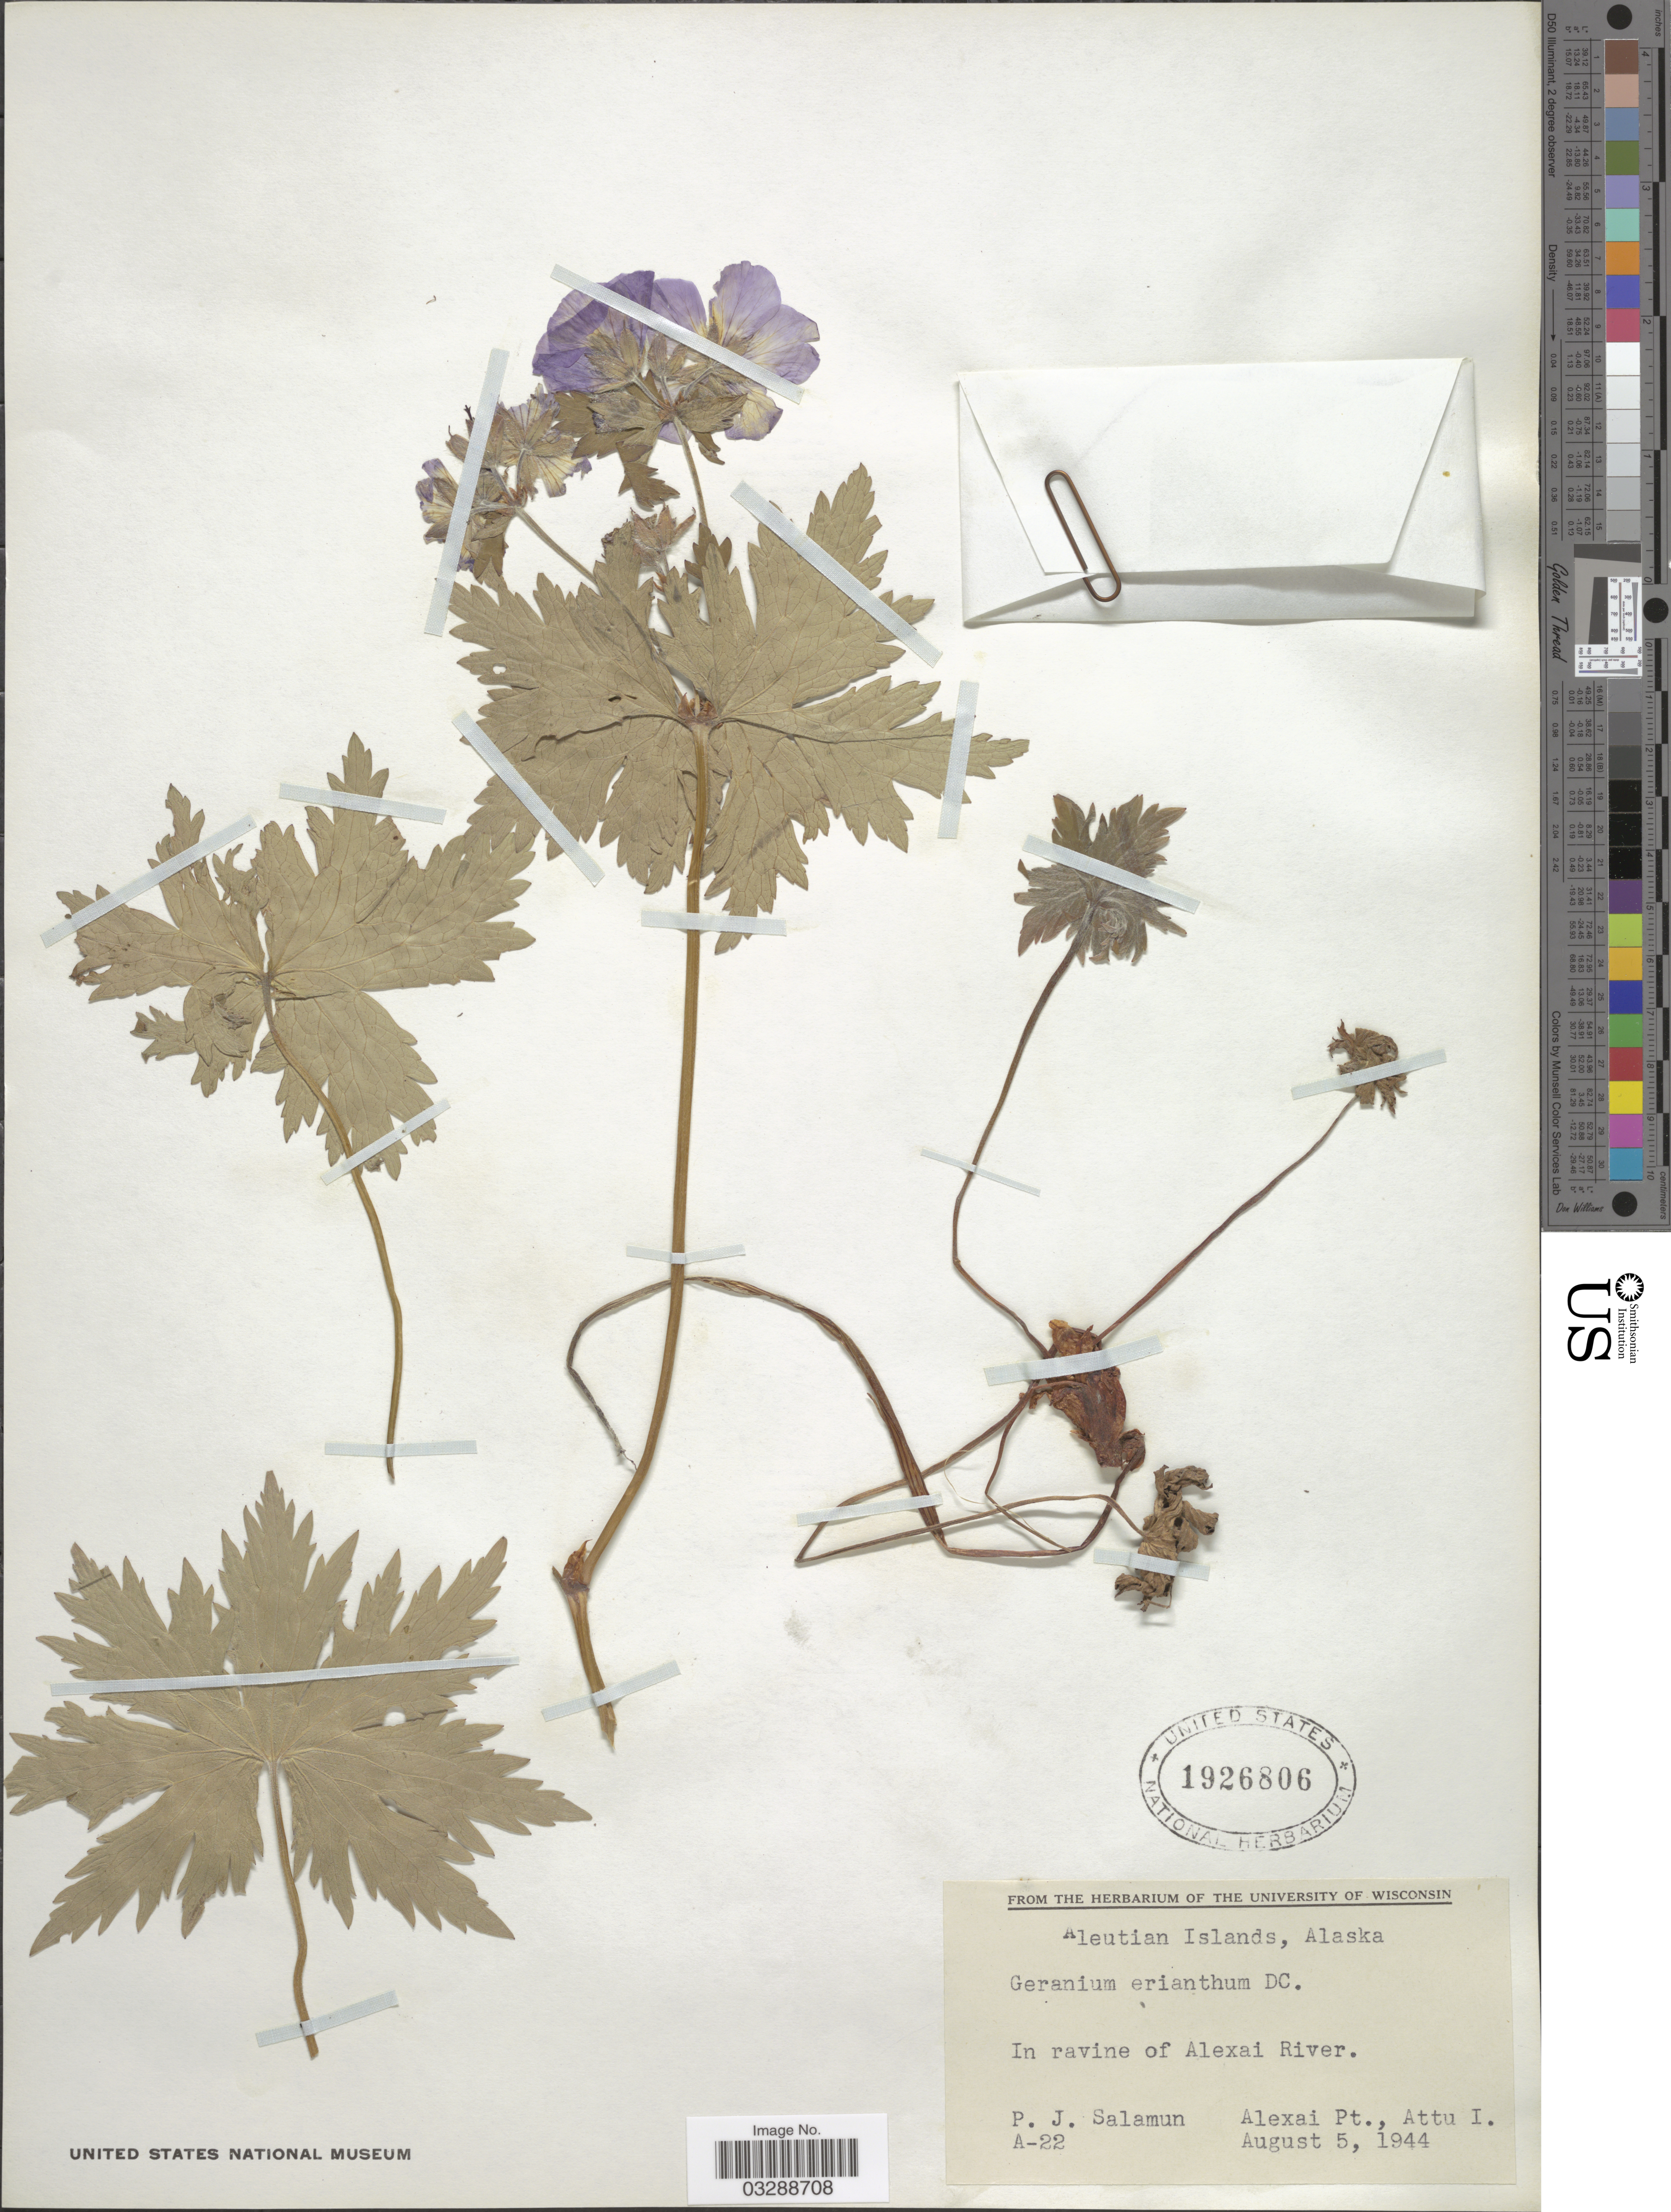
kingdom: Plantae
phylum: Tracheophyta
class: Magnoliopsida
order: Geraniales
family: Geraniaceae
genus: Geranium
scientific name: Geranium erianthum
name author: DC.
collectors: P. Salamun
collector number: A-22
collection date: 1944-08-05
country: United States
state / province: Alaska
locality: Aleutian Islands, In ravine of Alexai River.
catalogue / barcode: US 1926806